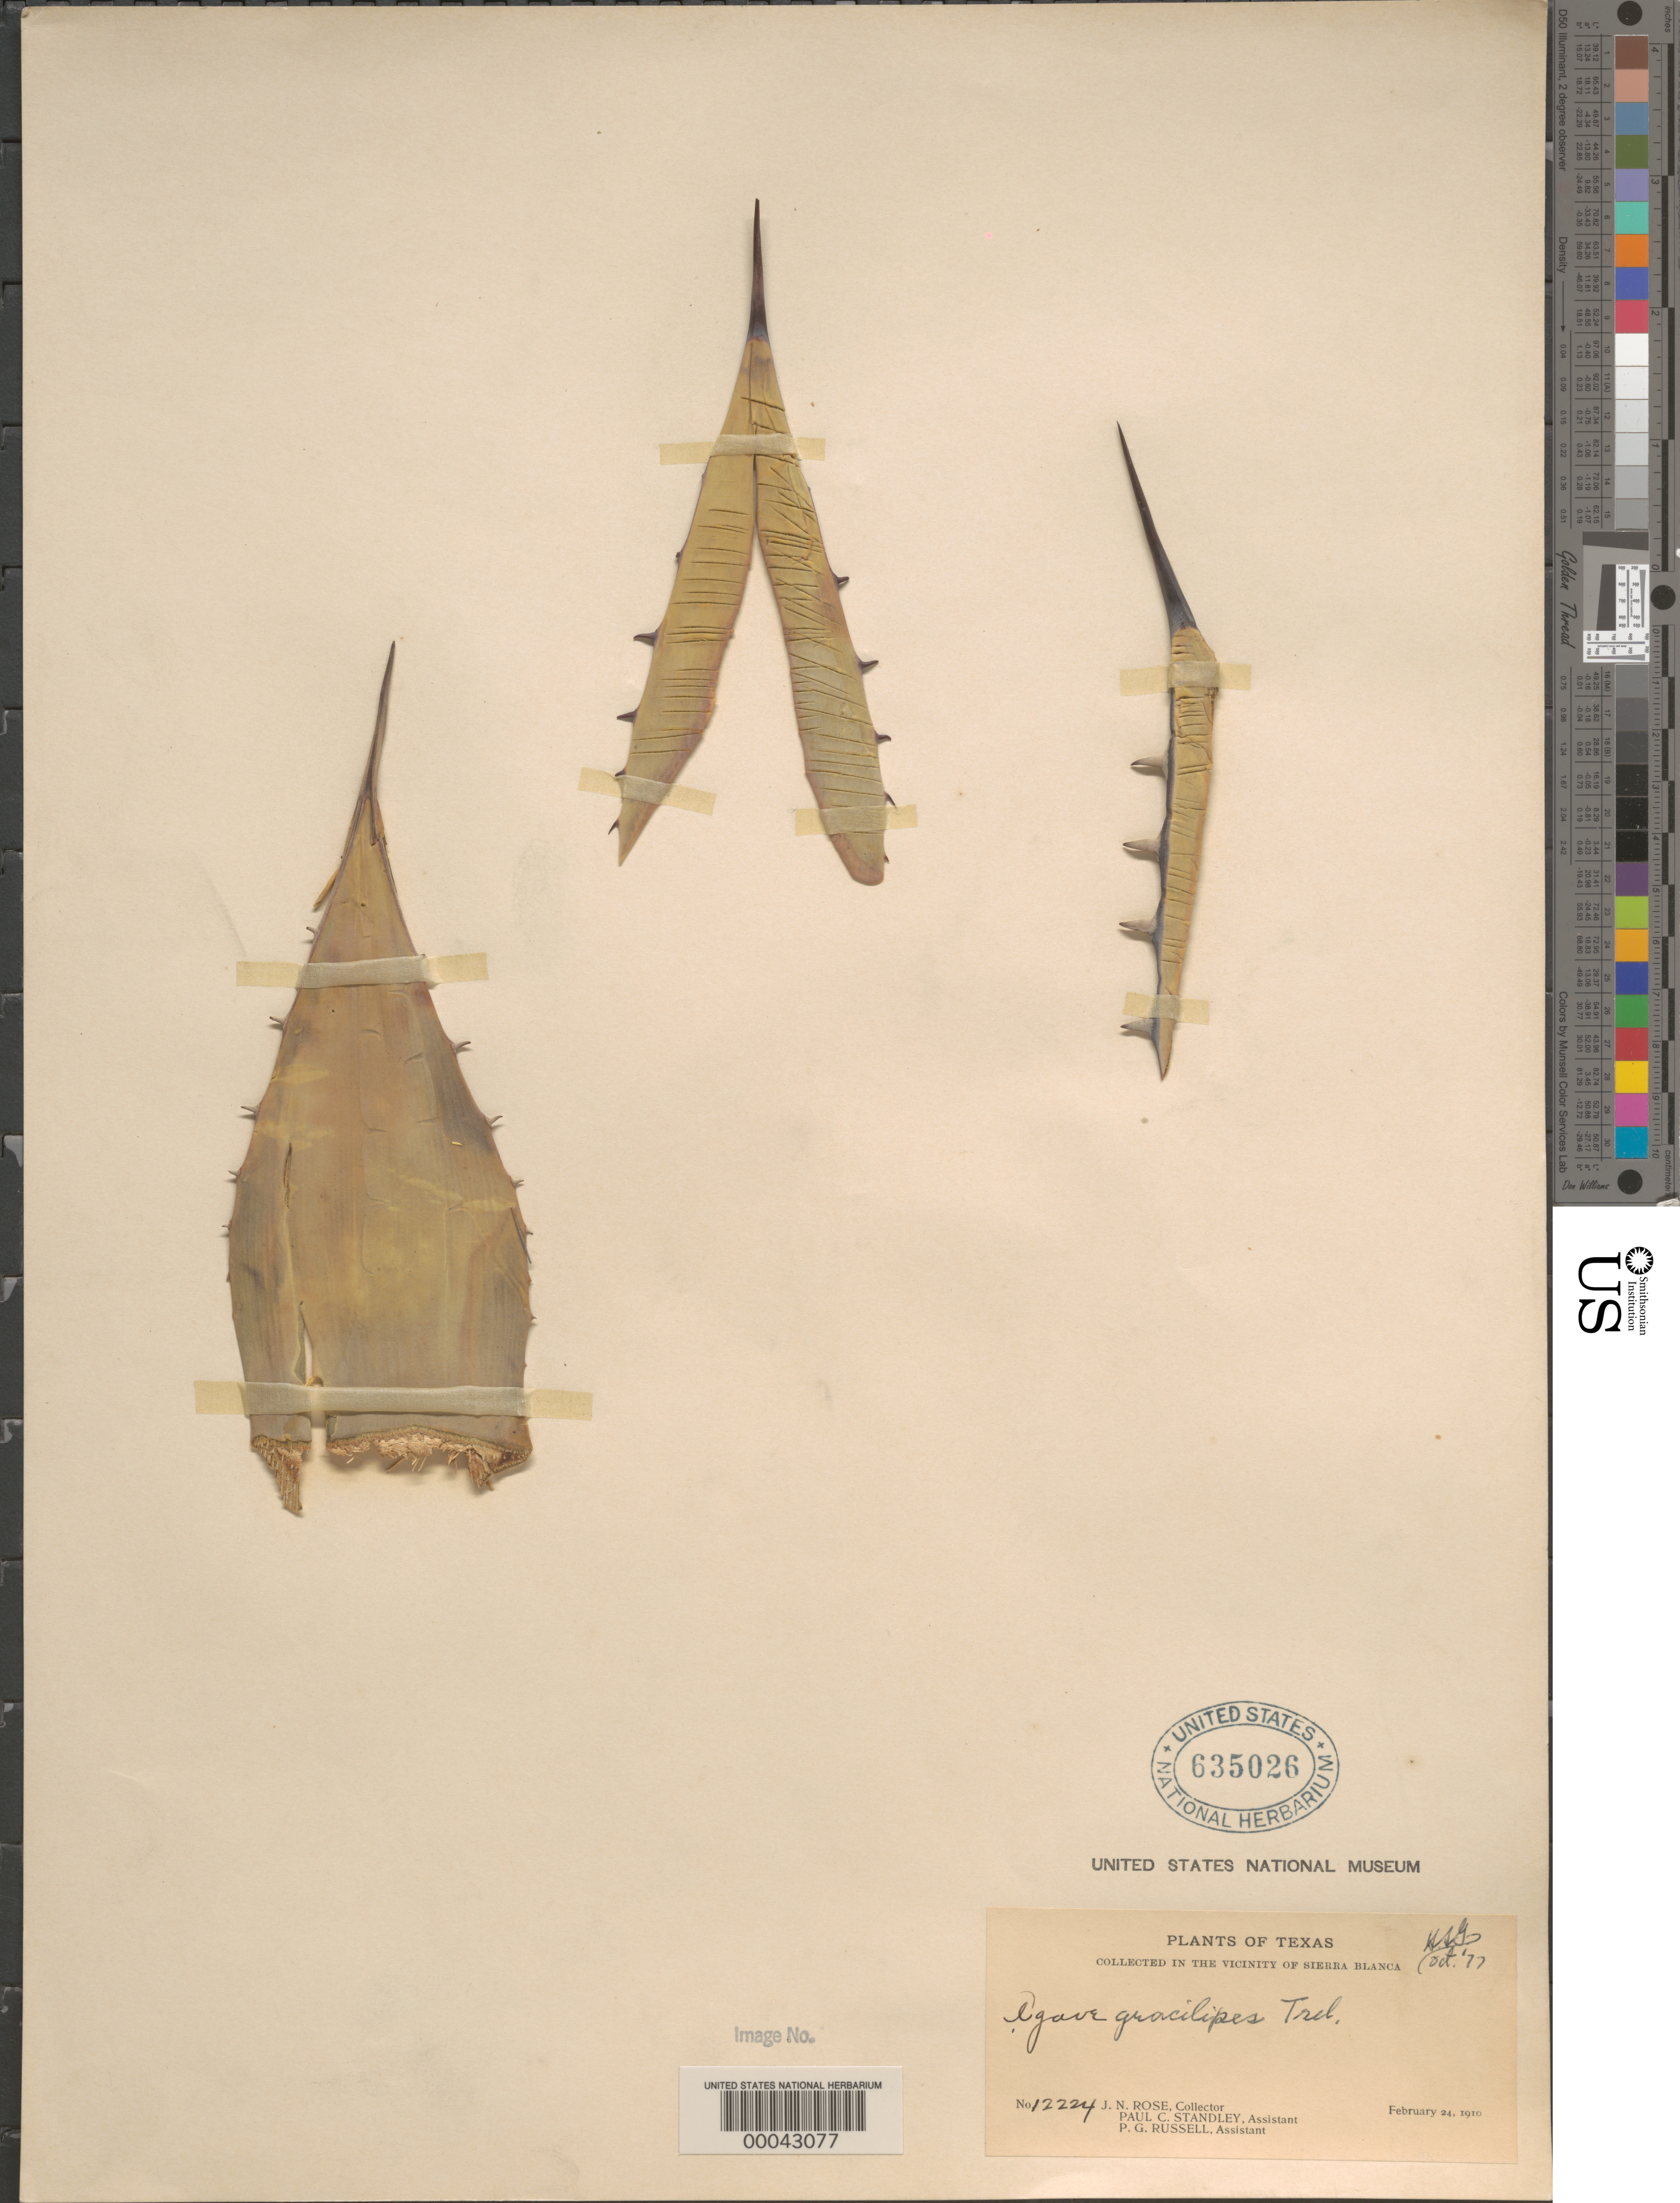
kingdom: Plantae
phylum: Tracheophyta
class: Liliopsida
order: Asparagales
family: Asparagaceae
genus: Agave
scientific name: Agave gracilipes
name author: Trel.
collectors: J. N. Rose, P. C. Standley & P. G. Russell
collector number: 12224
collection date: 1910-02-24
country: United States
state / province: Texas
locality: In the vicinity of Sierra Blanca.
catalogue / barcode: US 635026